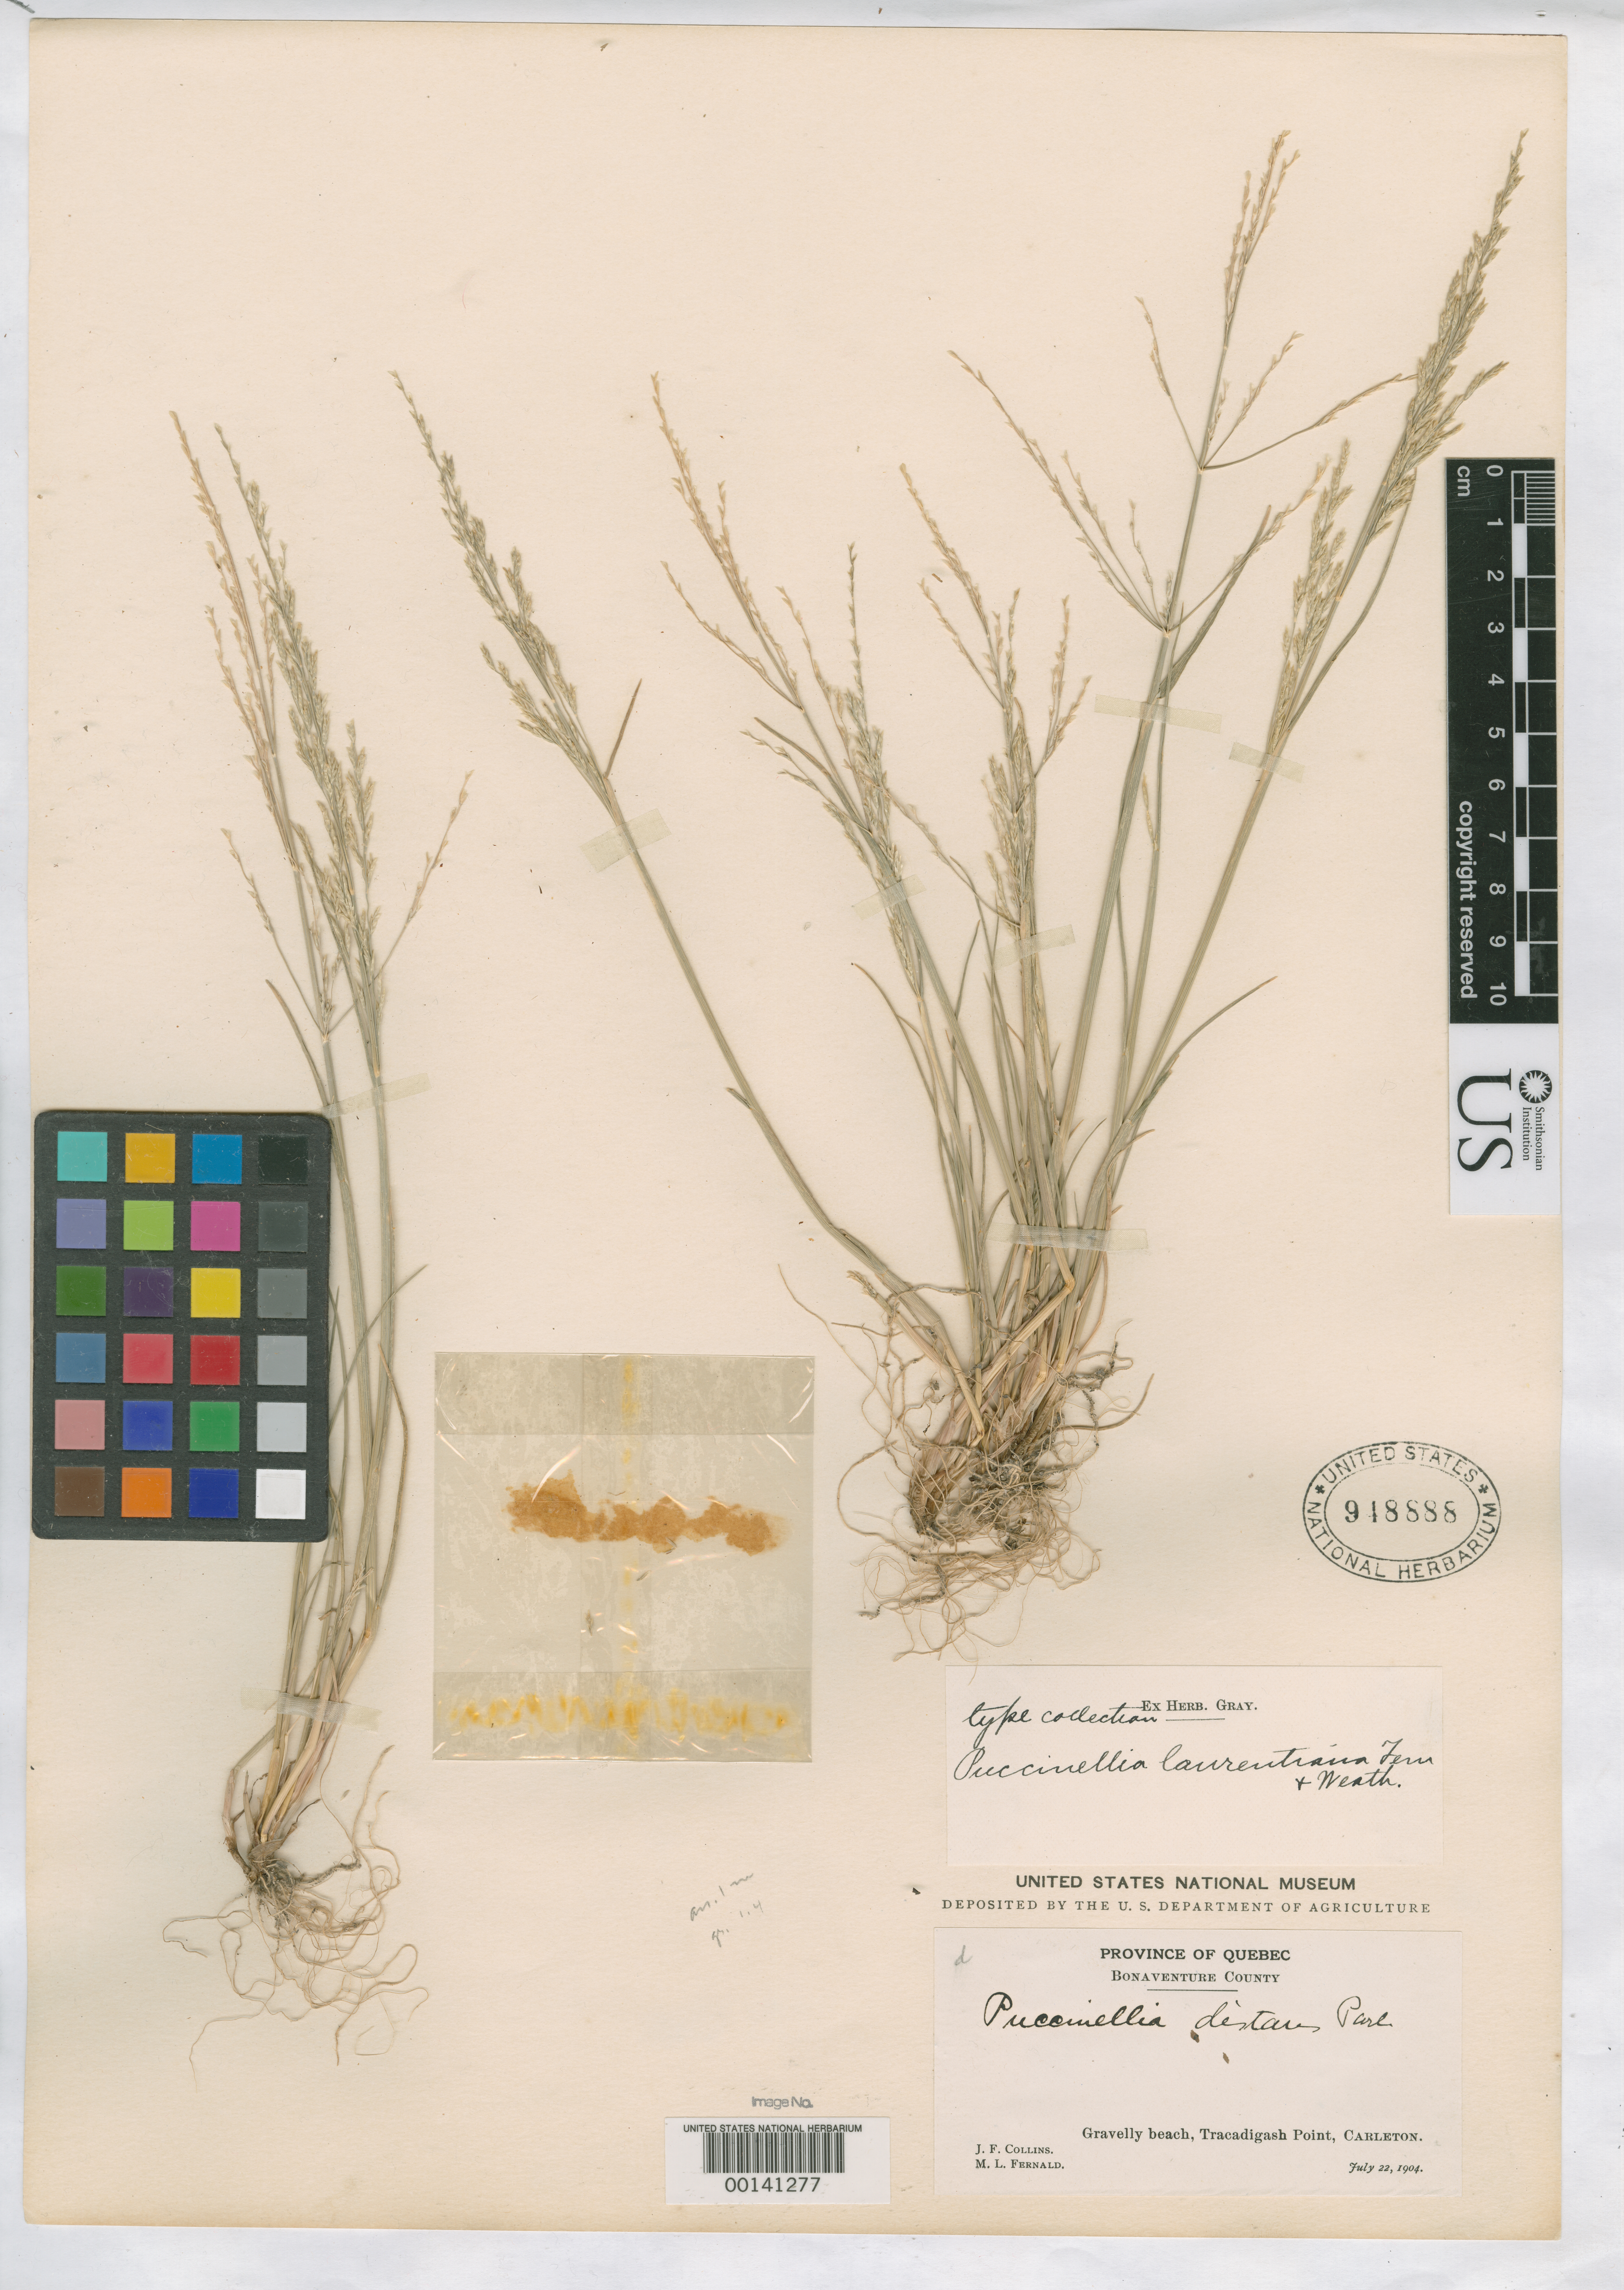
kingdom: Plantae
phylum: Tracheophyta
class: Liliopsida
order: Poales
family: Poaceae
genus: Puccinellia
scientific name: Puccinellia laurentiana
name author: Fernald & Weath.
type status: Isotype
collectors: J. Collins & M. L. Fernald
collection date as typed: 22 Jul 1904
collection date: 1904-07-22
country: Canada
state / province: Quebec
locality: Tracadigash Point, Carleton.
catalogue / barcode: US 948888